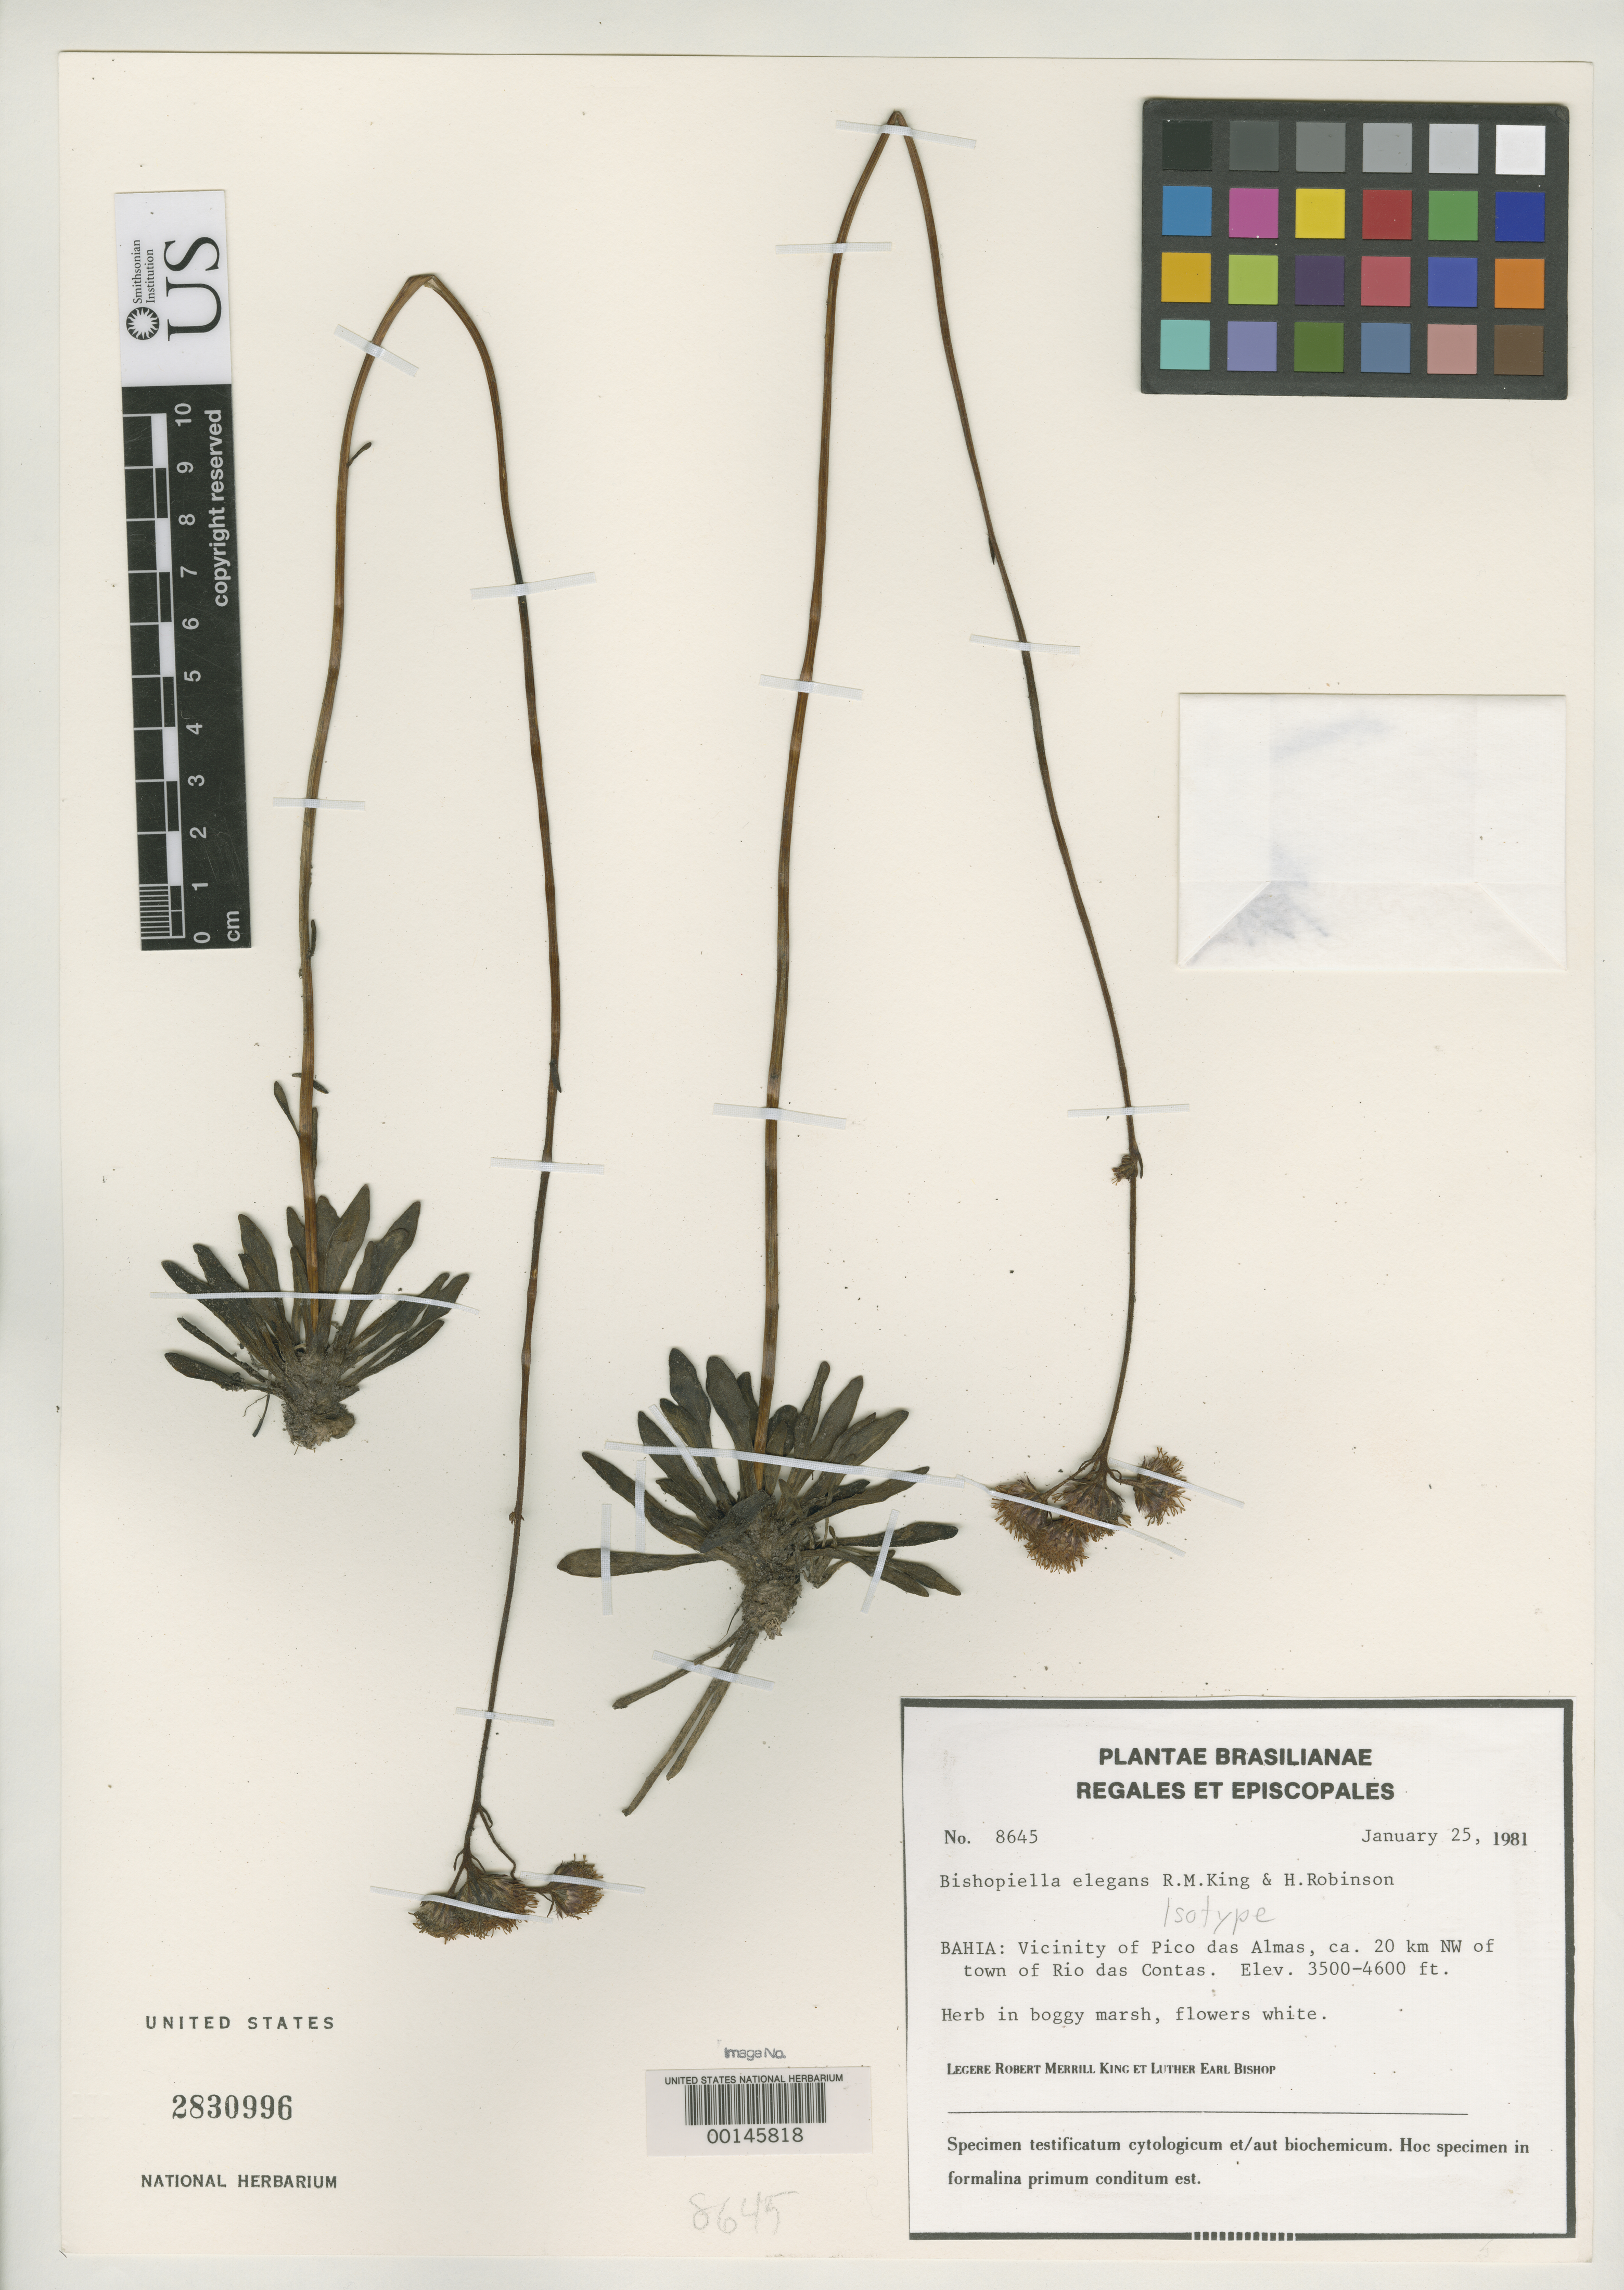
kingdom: Plantae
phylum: Tracheophyta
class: Magnoliopsida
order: Asterales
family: Asteraceae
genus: Bishopiella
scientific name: Bishopiella elegans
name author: R.M. King & H. Rob.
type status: Isotype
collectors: R. M. King & L. E. Bishop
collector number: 8645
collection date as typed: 25 Jan 1981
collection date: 1981-01-25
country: Brazil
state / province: Bahia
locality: Vicinity of Pico das Almas; alt. 3500-4600 ft.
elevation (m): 1067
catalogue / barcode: US 2830996